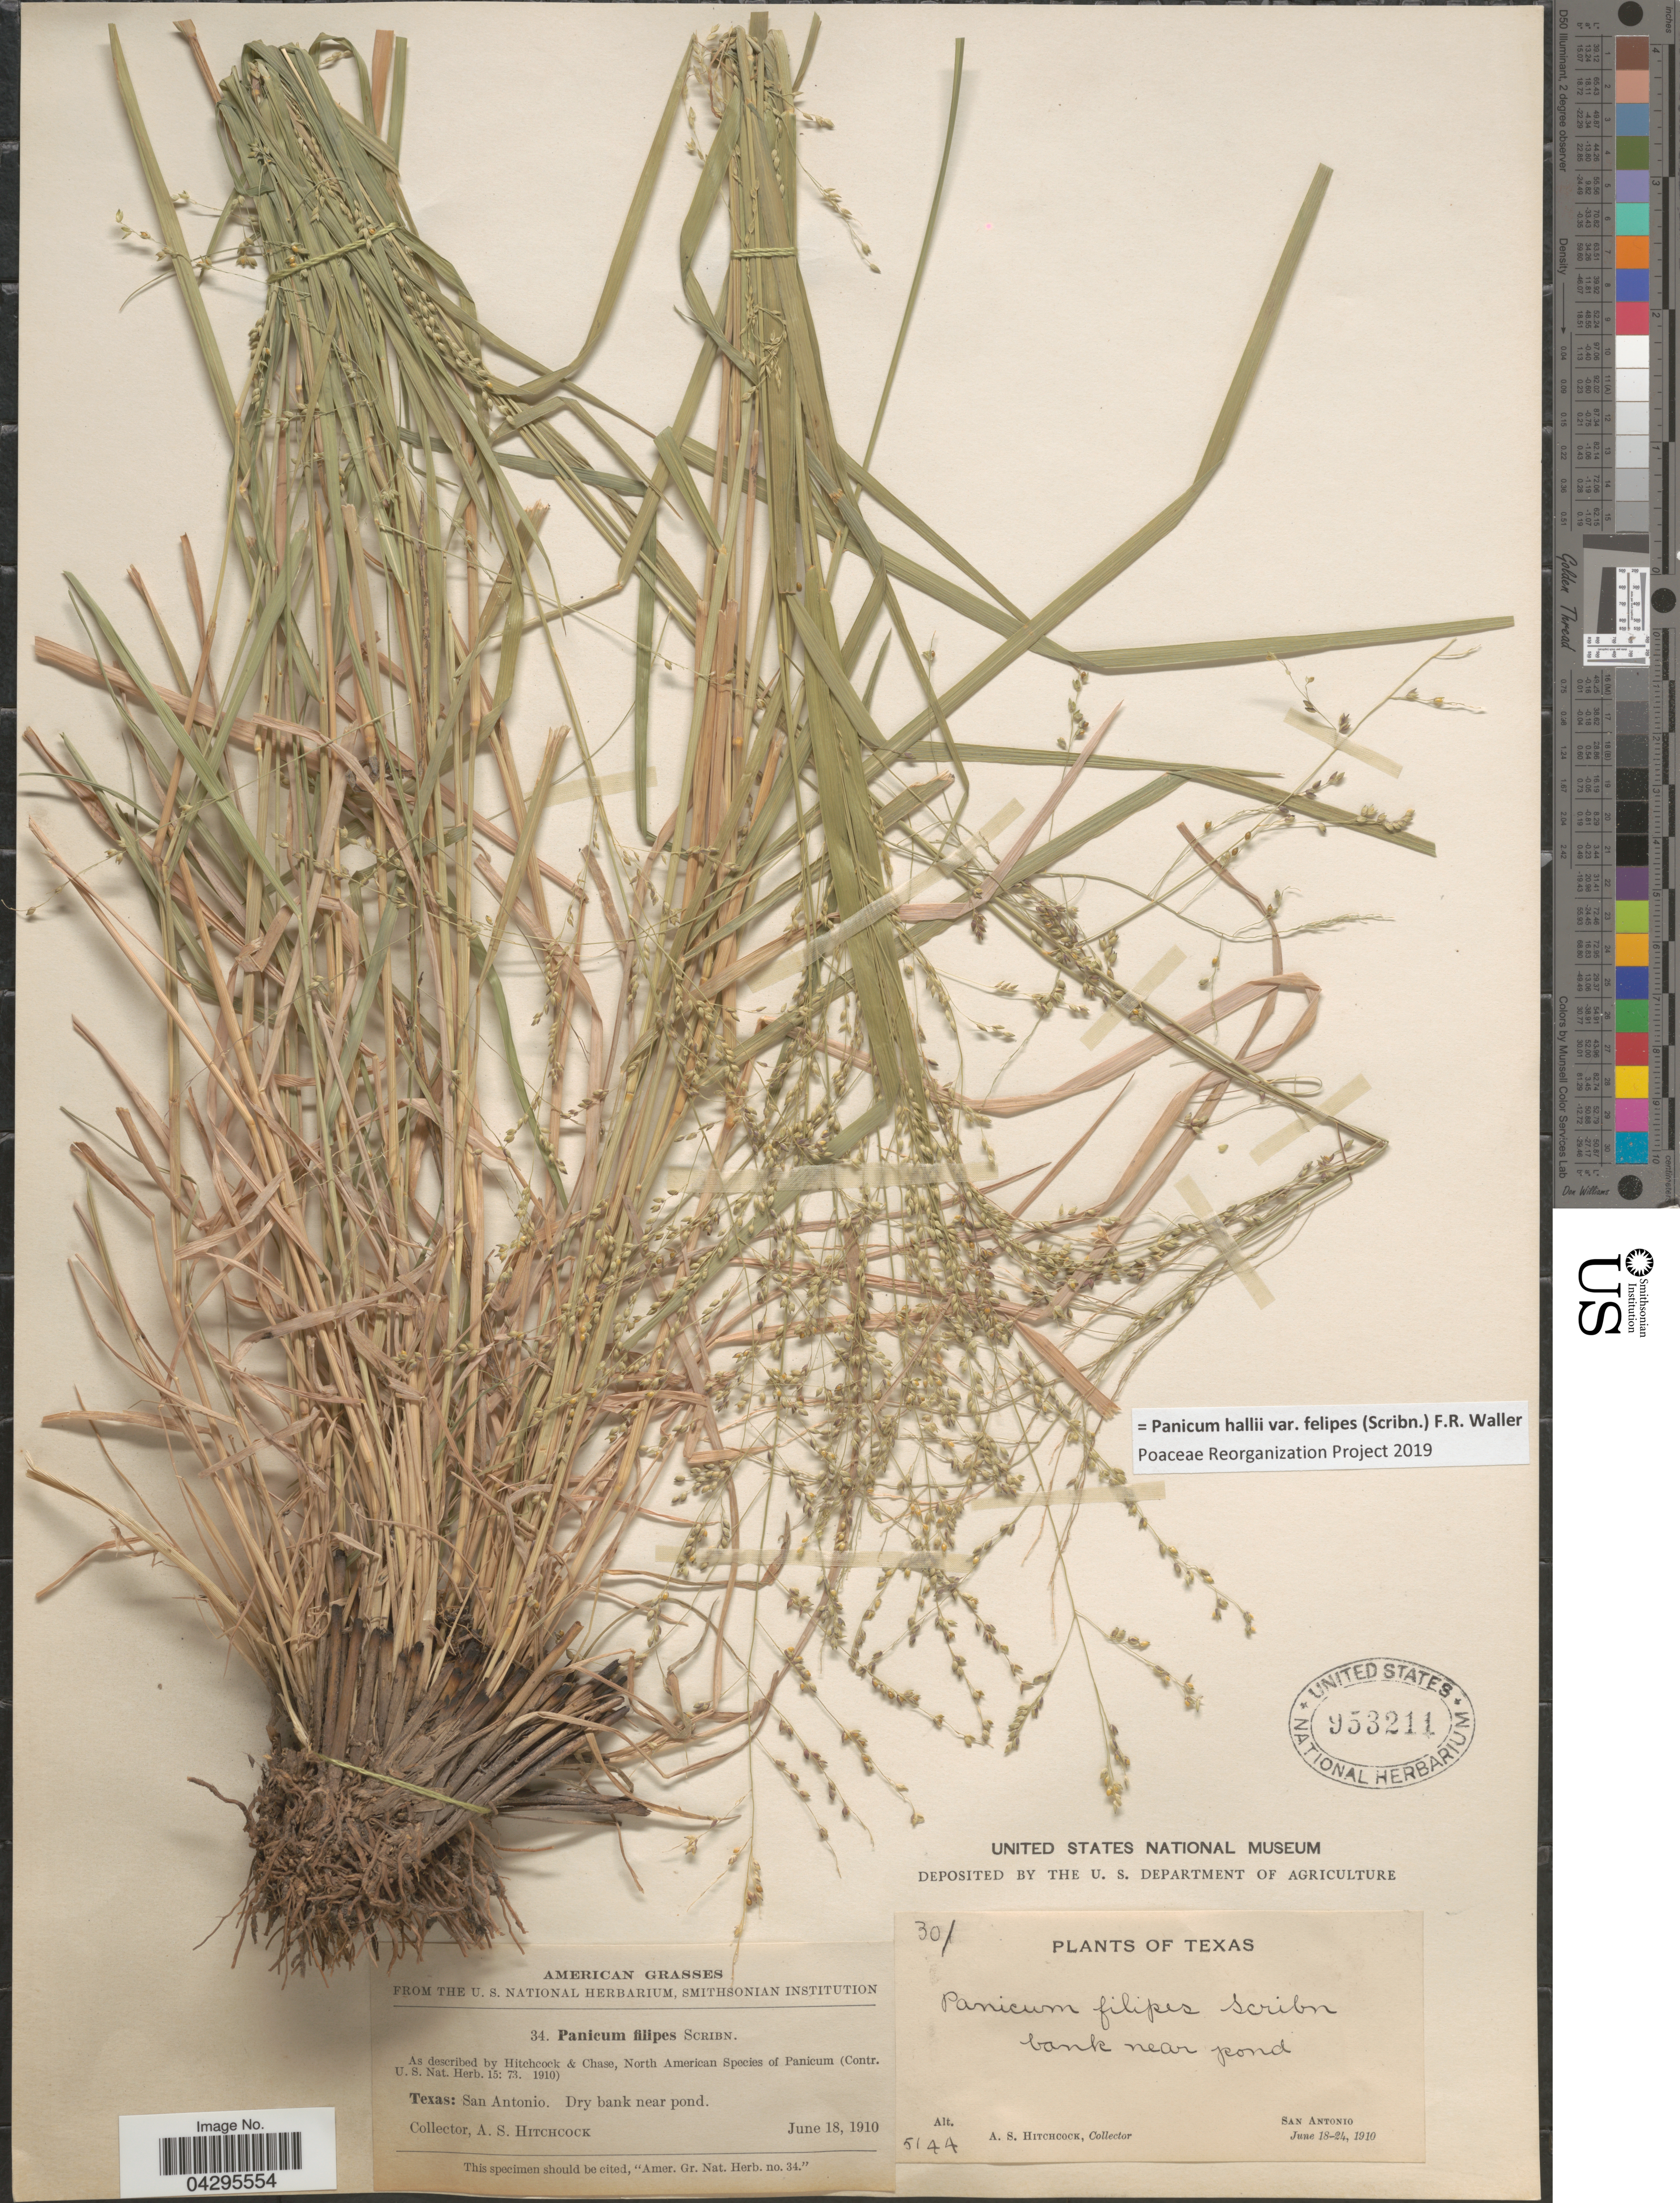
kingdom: Plantae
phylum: Tracheophyta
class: Liliopsida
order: Poales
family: Poaceae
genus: Panicum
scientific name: Panicum hallii var. felipes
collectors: A. S. Hitchcock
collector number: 5144/30/34?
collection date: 1910-06-18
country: United States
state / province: Texas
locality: San Antonio. Dry bank near pond.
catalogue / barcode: US 953211